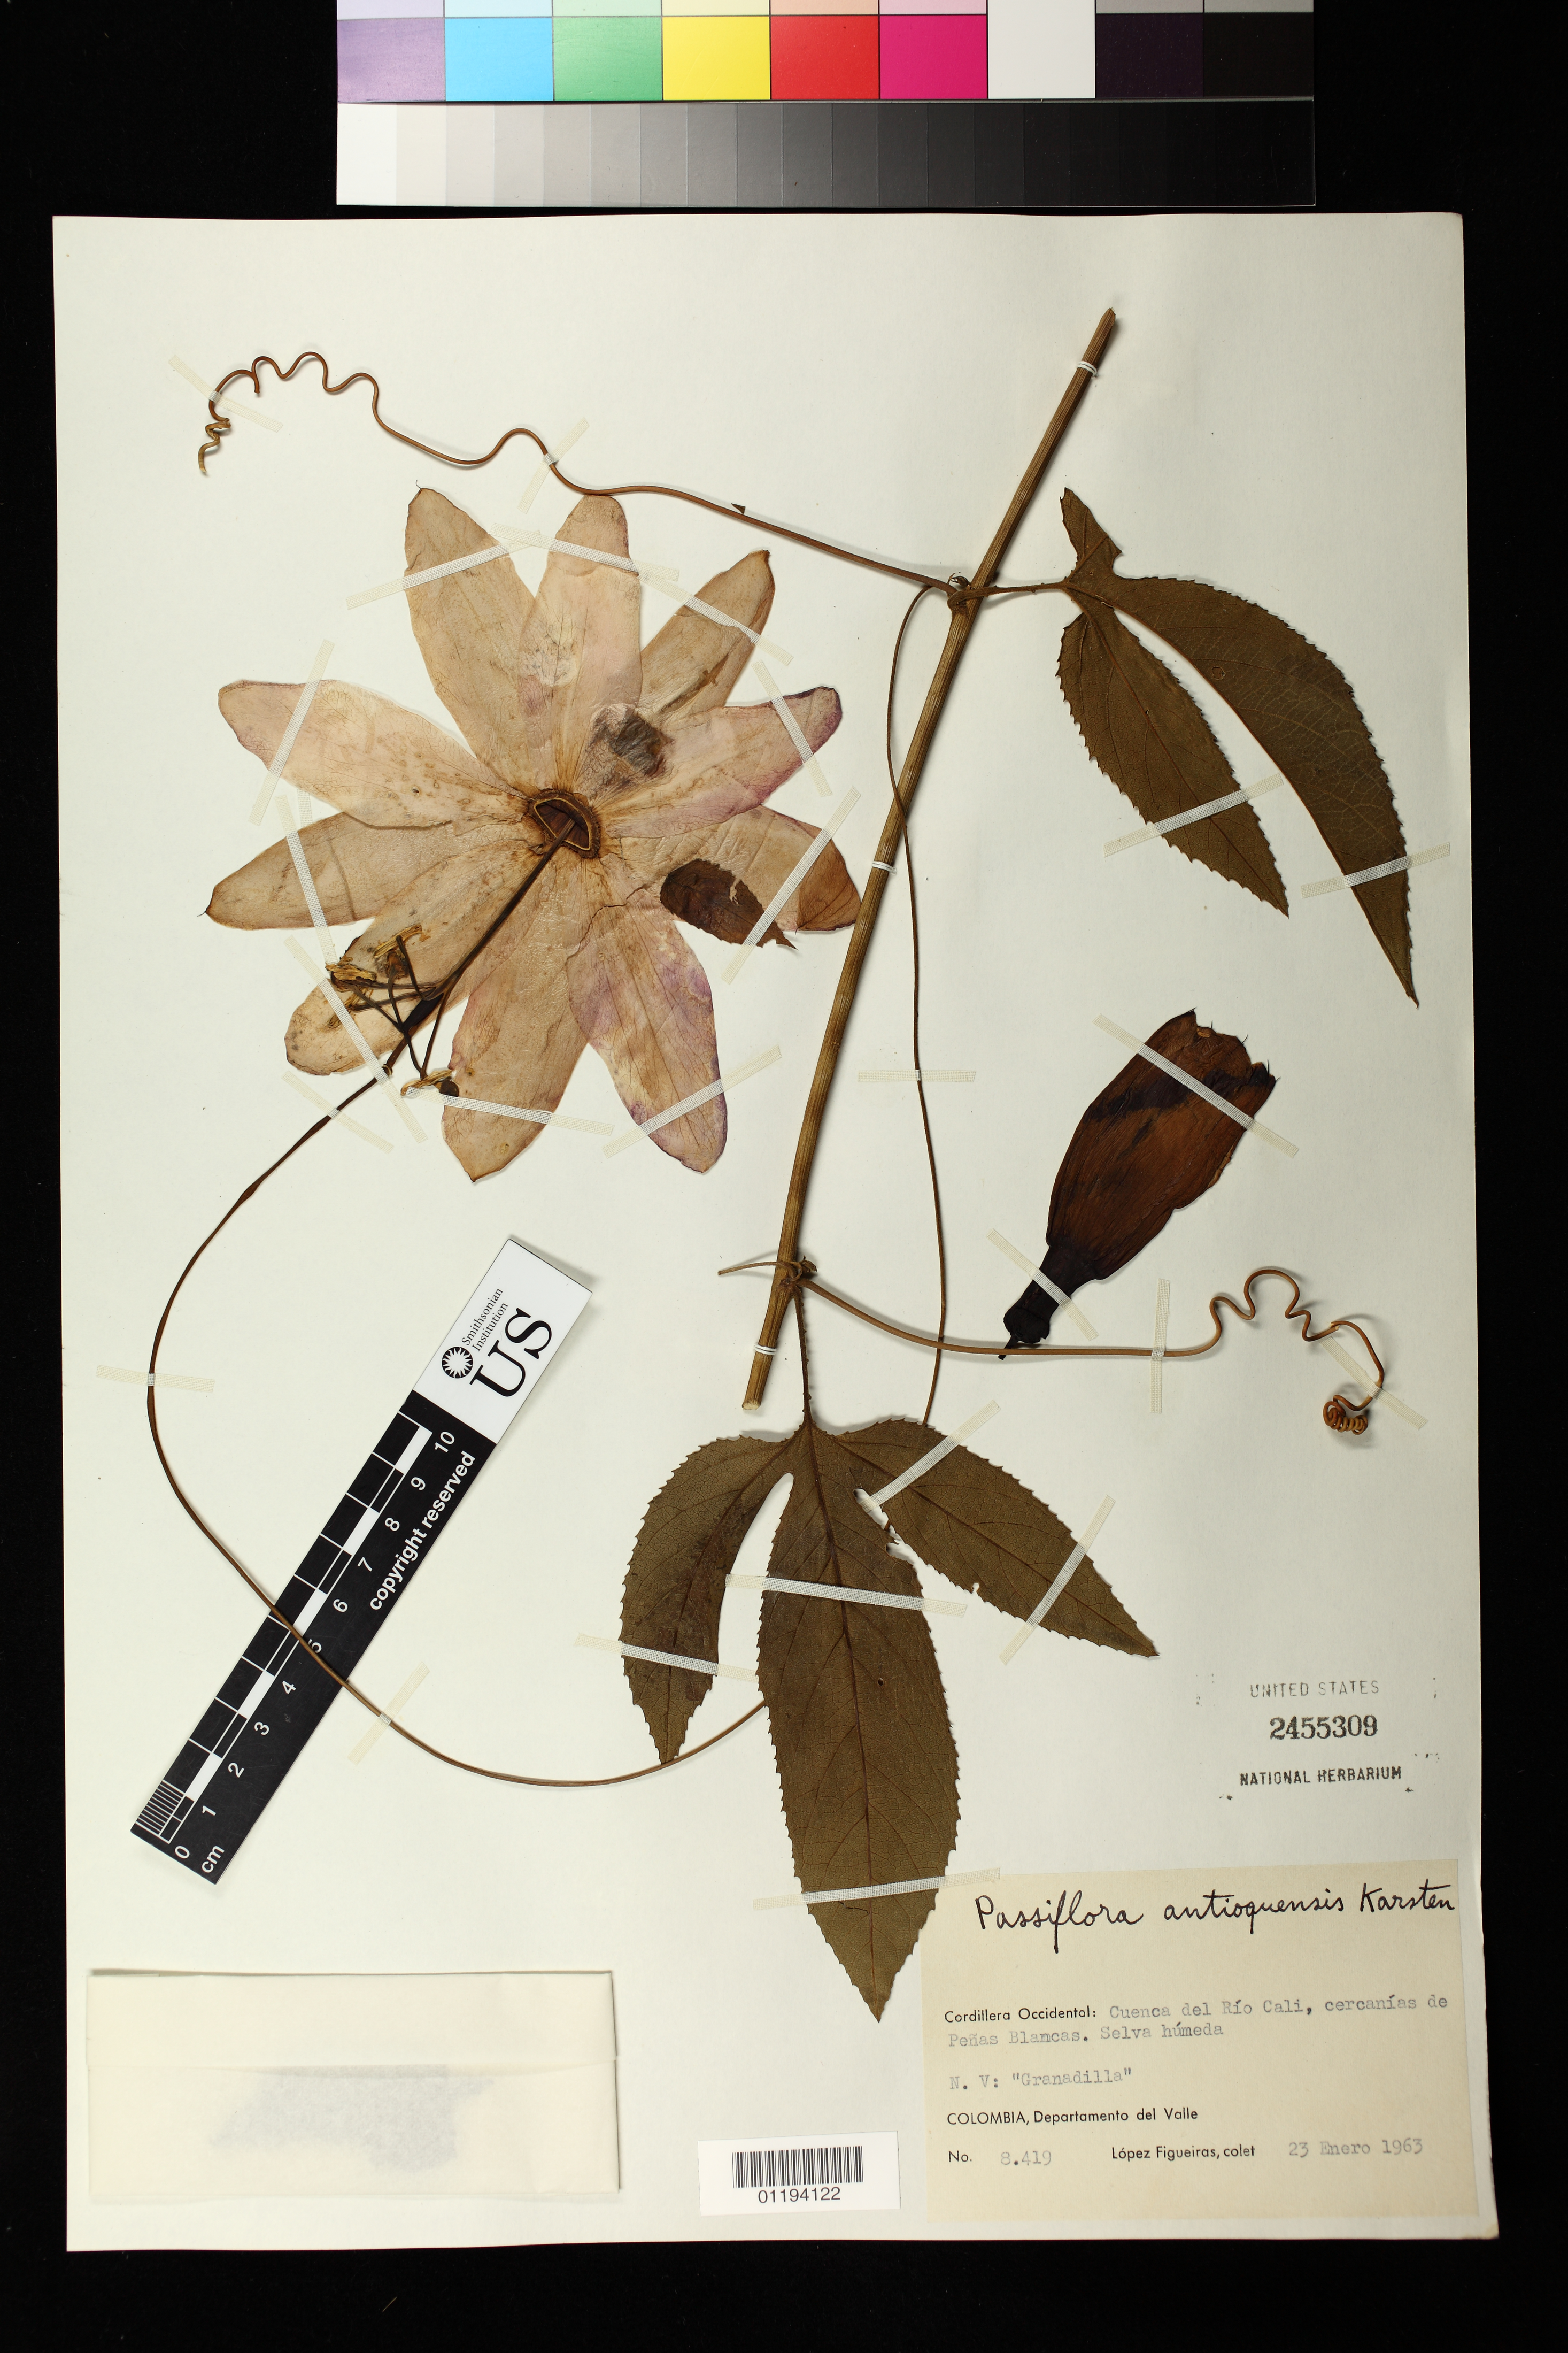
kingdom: Plantae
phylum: Tracheophyta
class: Magnoliopsida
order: Malpighiales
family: Passifloraceae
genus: Passiflora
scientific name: Passiflora antioquiensis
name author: H. Karst.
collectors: M. López Figueiras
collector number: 8419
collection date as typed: Jan 23 1963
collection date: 1963-01-23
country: Colombia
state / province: Valle del Cauca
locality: Cordillera Occidental: Cuenca del Rio Cali, cercanias de Penas Blancas.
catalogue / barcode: US 2455309